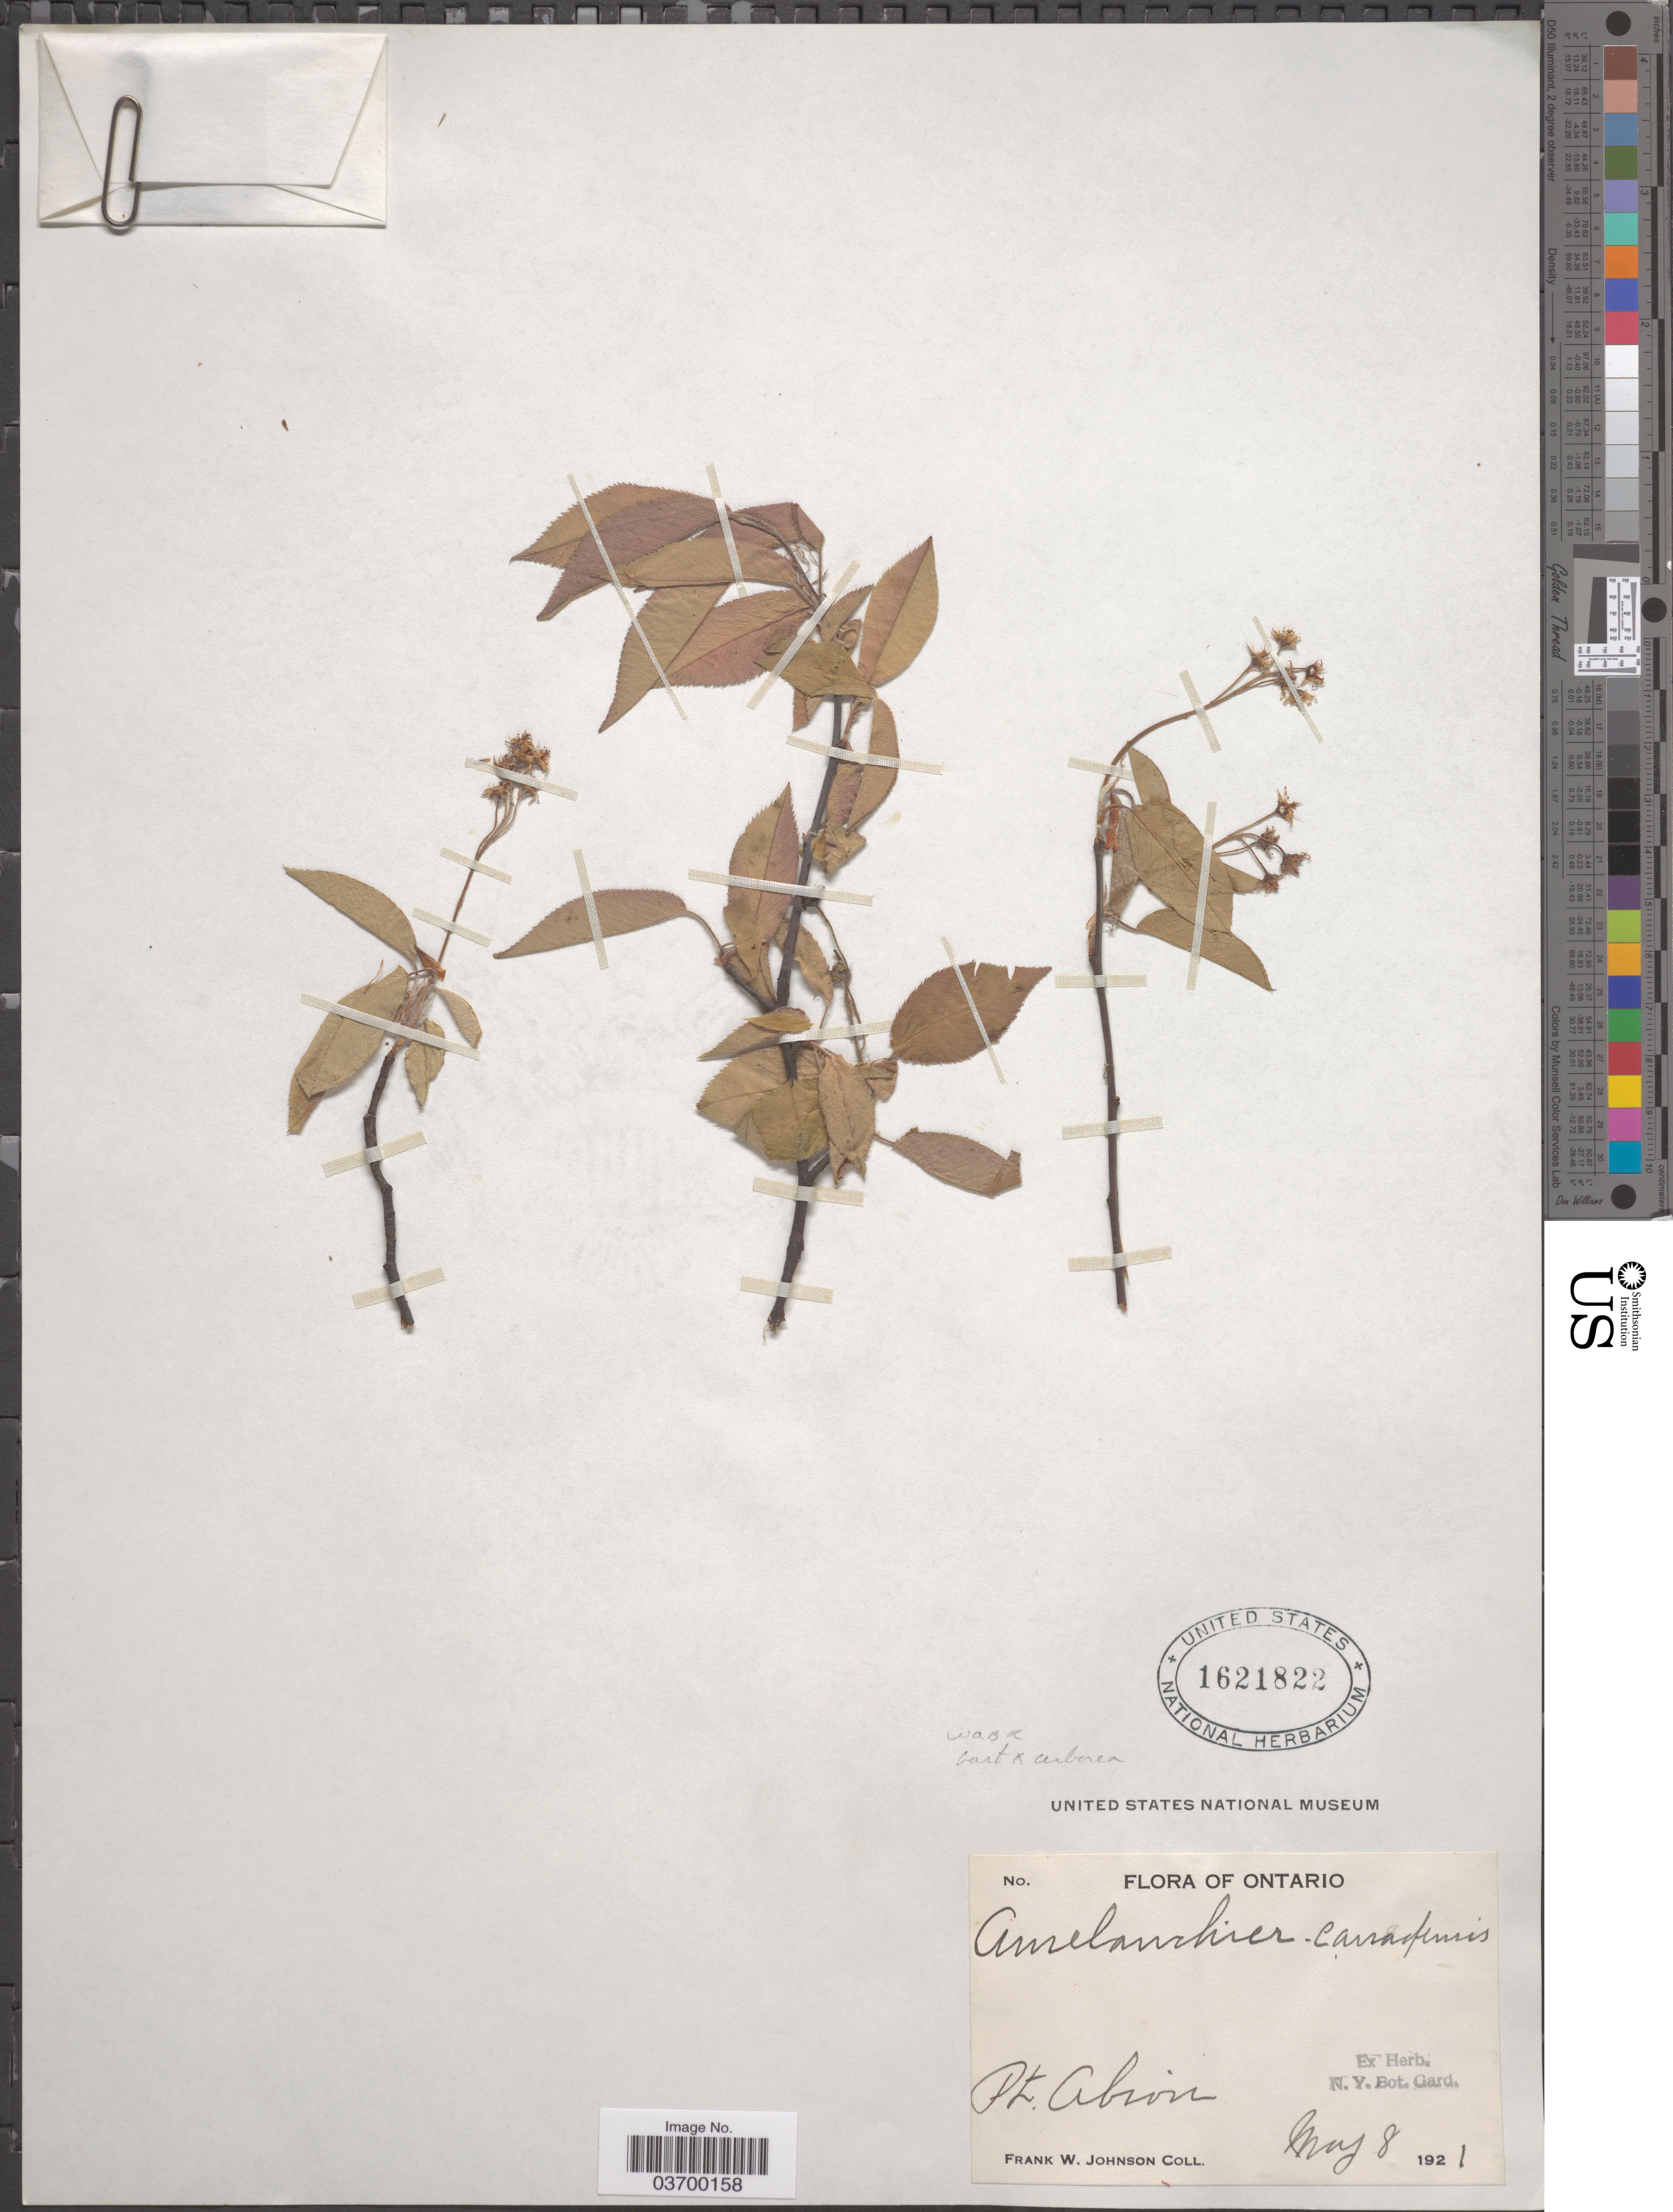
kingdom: Plantae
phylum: Tracheophyta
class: Magnoliopsida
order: Rosales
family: Rosaceae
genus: Amelanchier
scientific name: Amelanchier arborea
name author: (F. Michx.) Fernald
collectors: F. W. Johnson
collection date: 1921-05-08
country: Canada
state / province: Ontario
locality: Pt. Abion.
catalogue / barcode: US 1621822